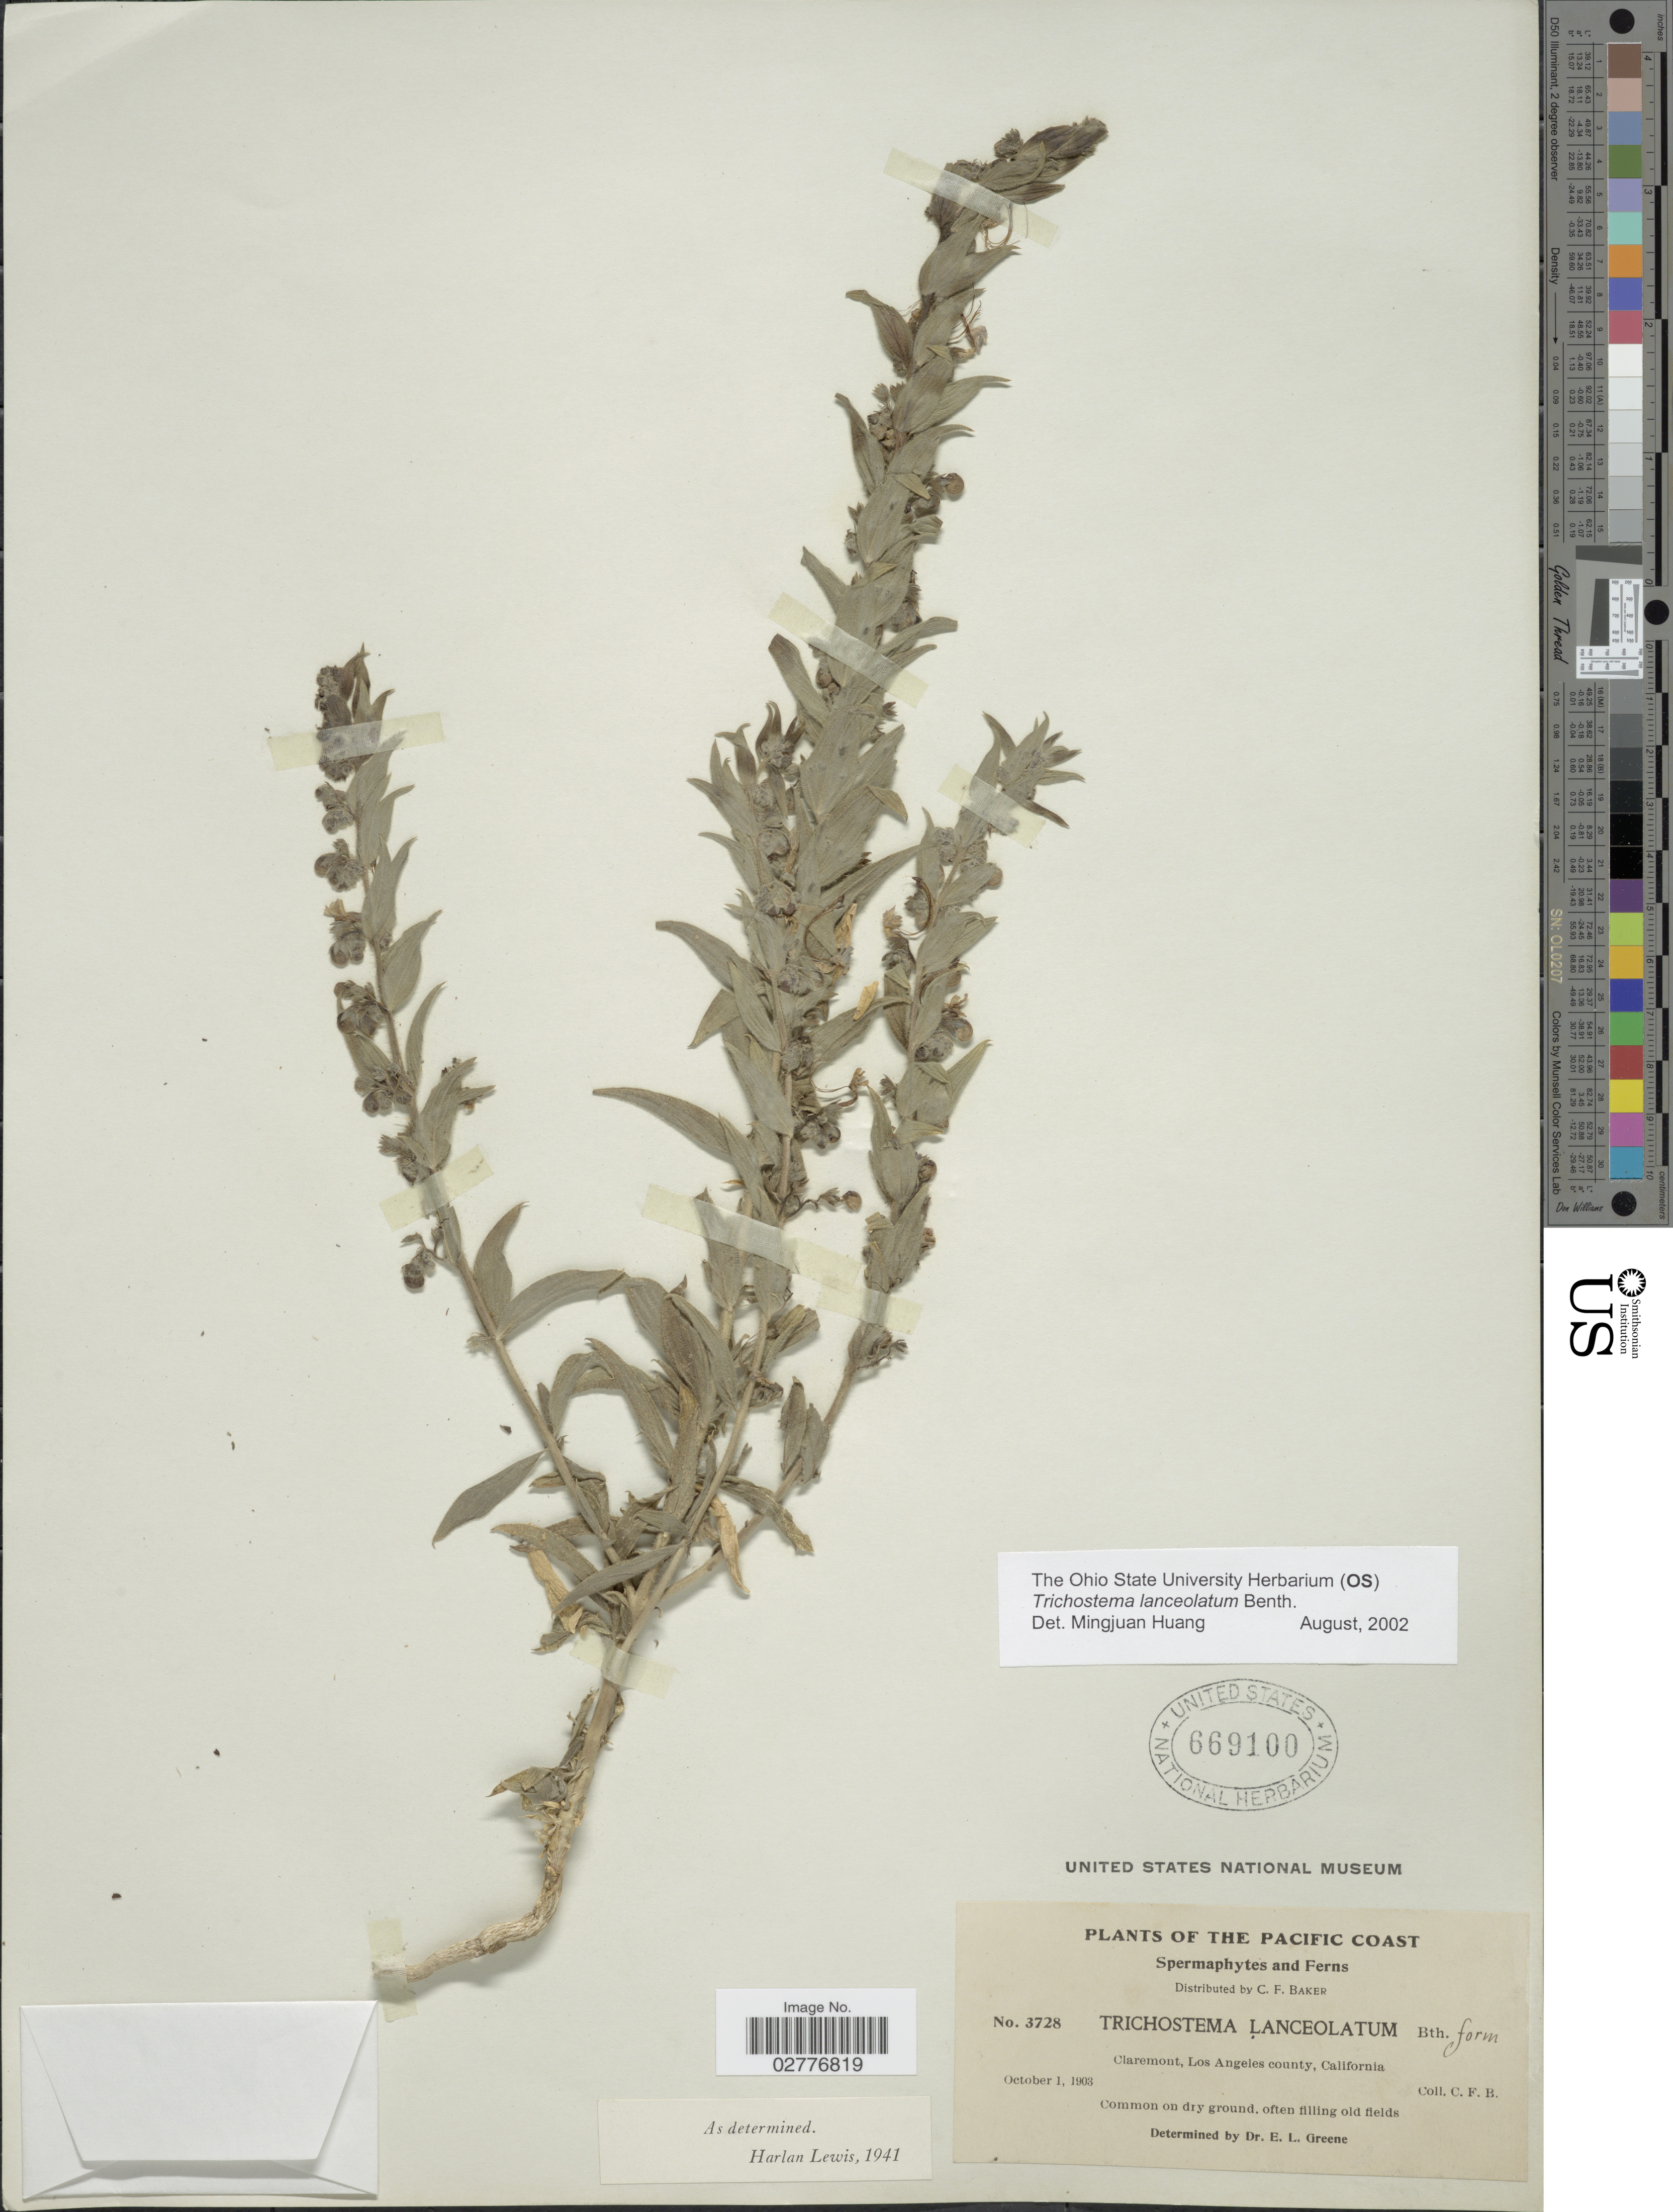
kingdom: Plantae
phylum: Tracheophyta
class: Magnoliopsida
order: Lamiales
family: Lamiaceae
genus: Trichostema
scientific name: Trichostema lanceolatum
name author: Benth.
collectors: C. F. Baker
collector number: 3728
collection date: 1903-10-01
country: United States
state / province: California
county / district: Los Angeles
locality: Pacific Coast. Claremont, Los Angeles county.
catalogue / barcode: US 669100